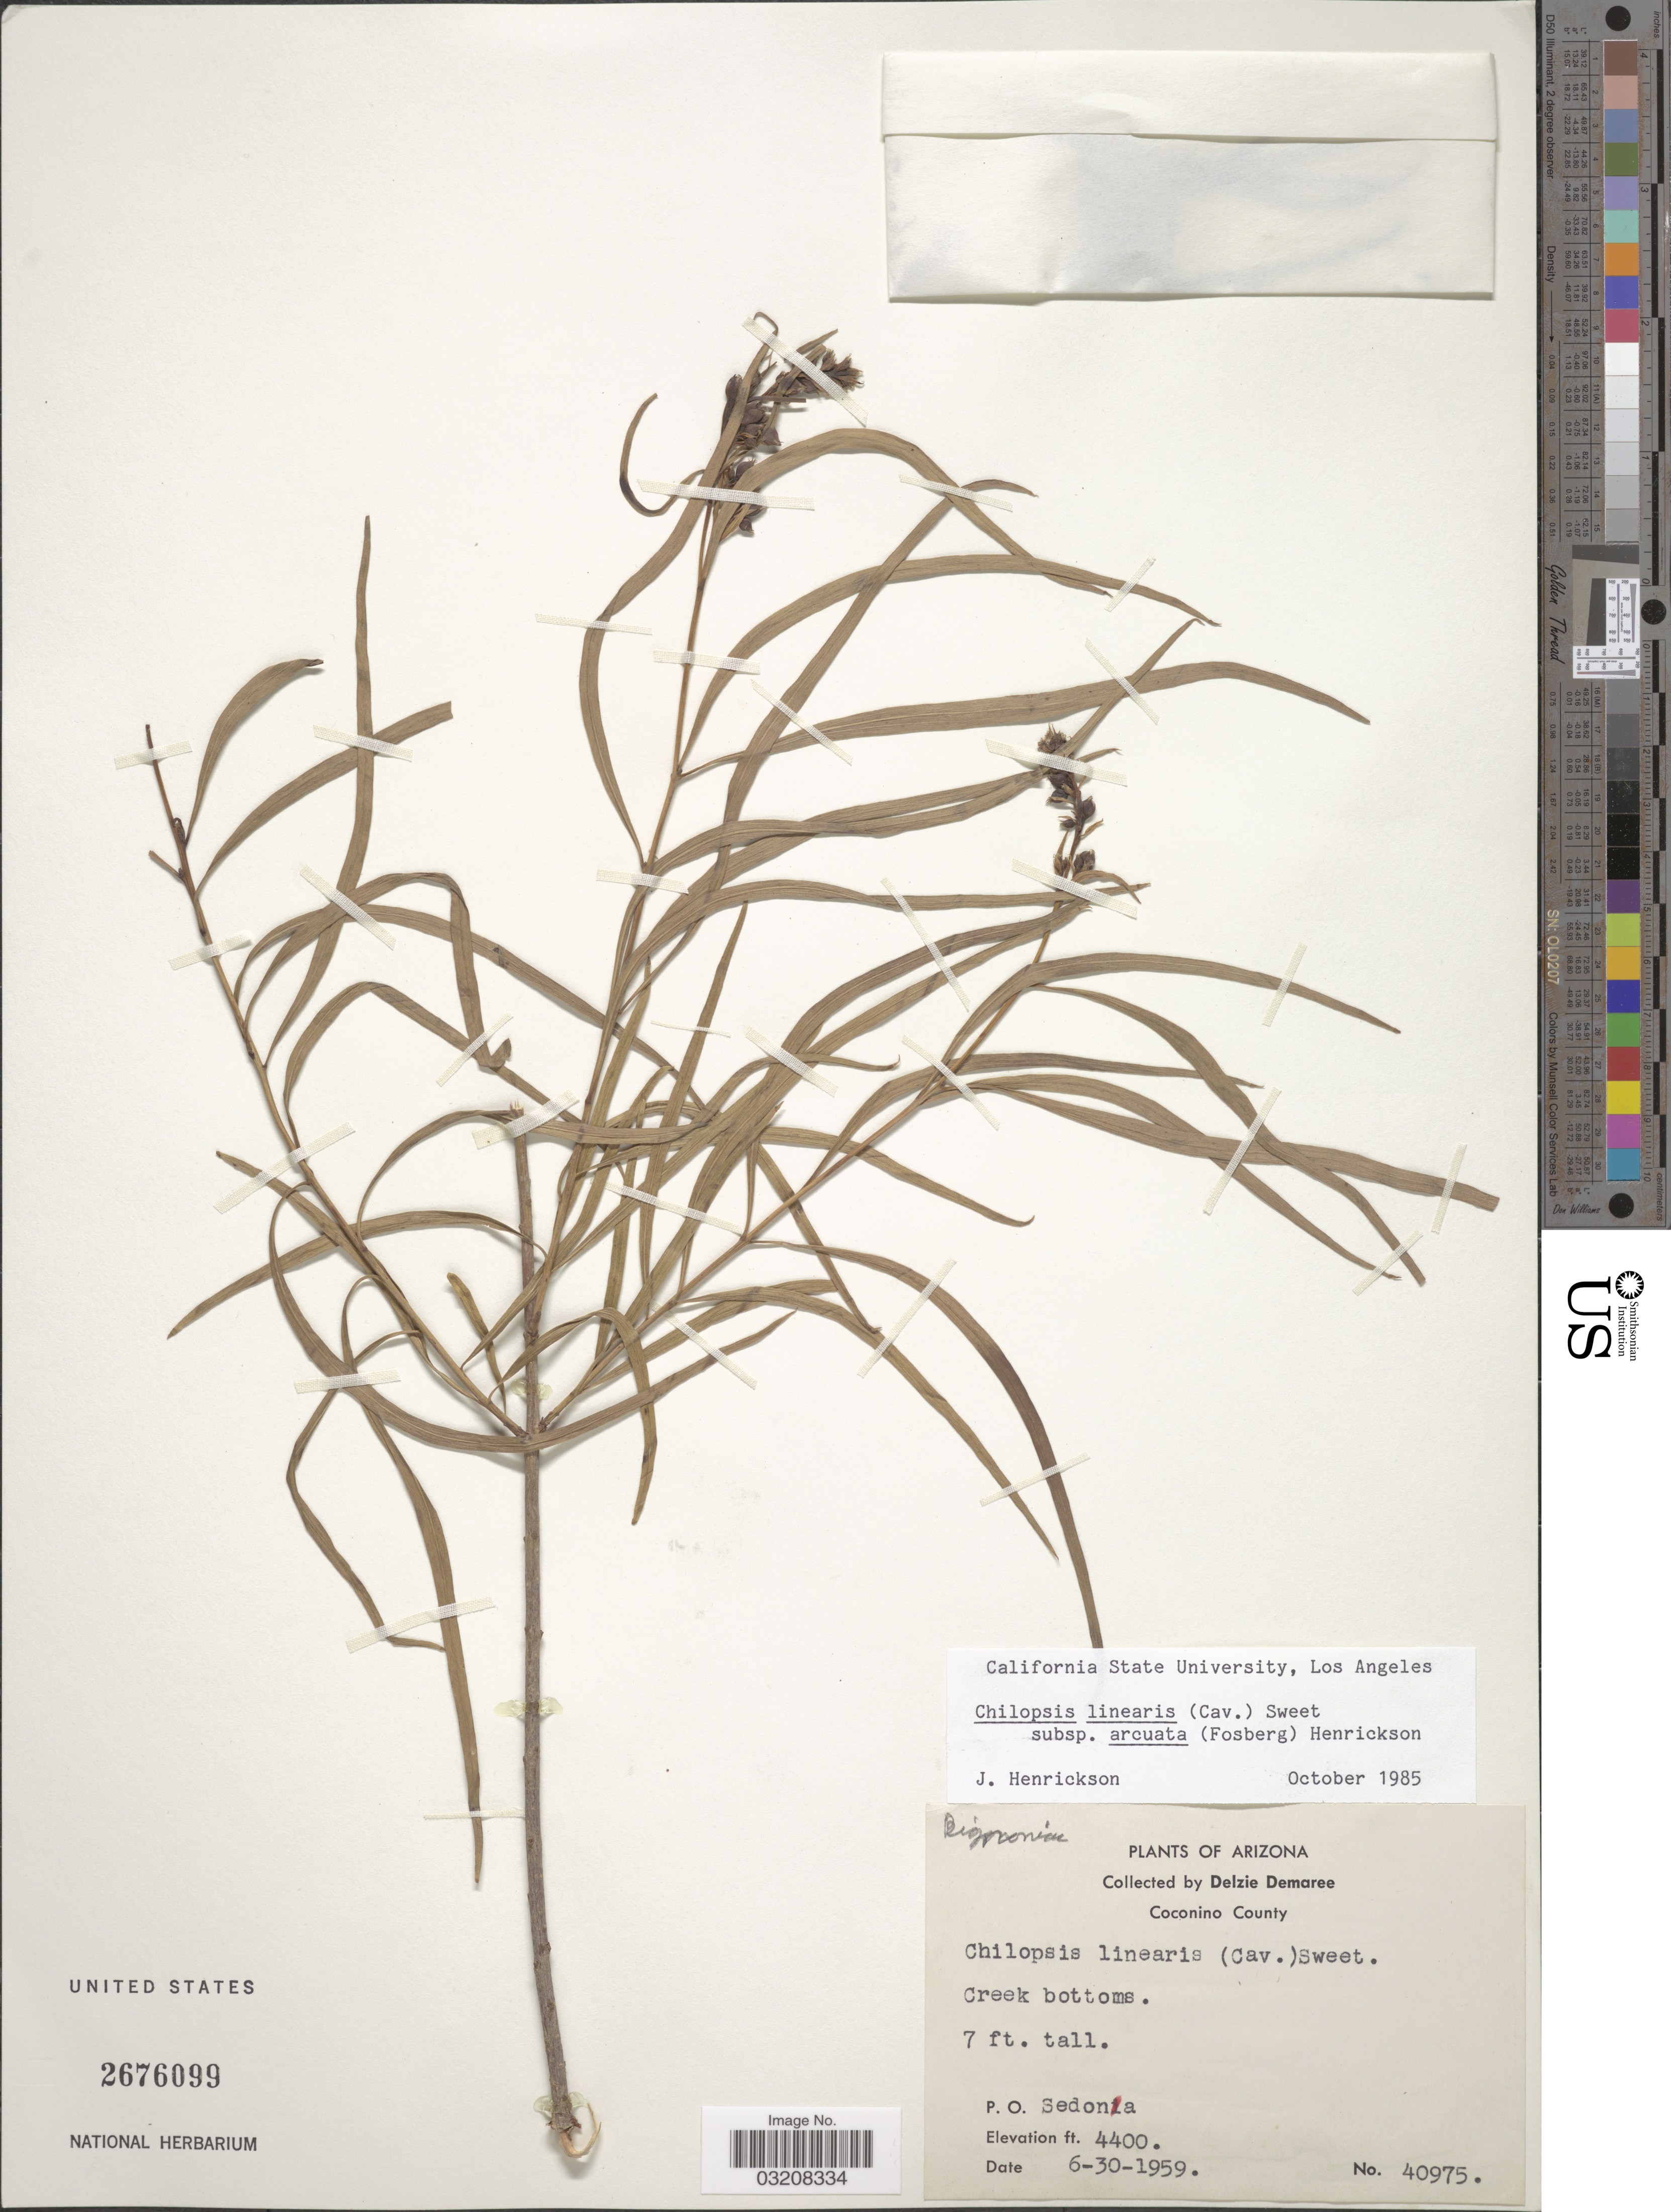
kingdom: Plantae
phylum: Tracheophyta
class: Magnoliopsida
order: Lamiales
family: Bignoniaceae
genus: Chilopsis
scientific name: Chilopsis linearis subsp. arcuata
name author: (Fosberg) Henrickson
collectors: D. Demaree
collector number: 40975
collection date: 1959-06-30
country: United States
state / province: Arizona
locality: Coconino County. Creek Bottoms. P.O. Sedona.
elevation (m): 1341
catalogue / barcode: US 2676099